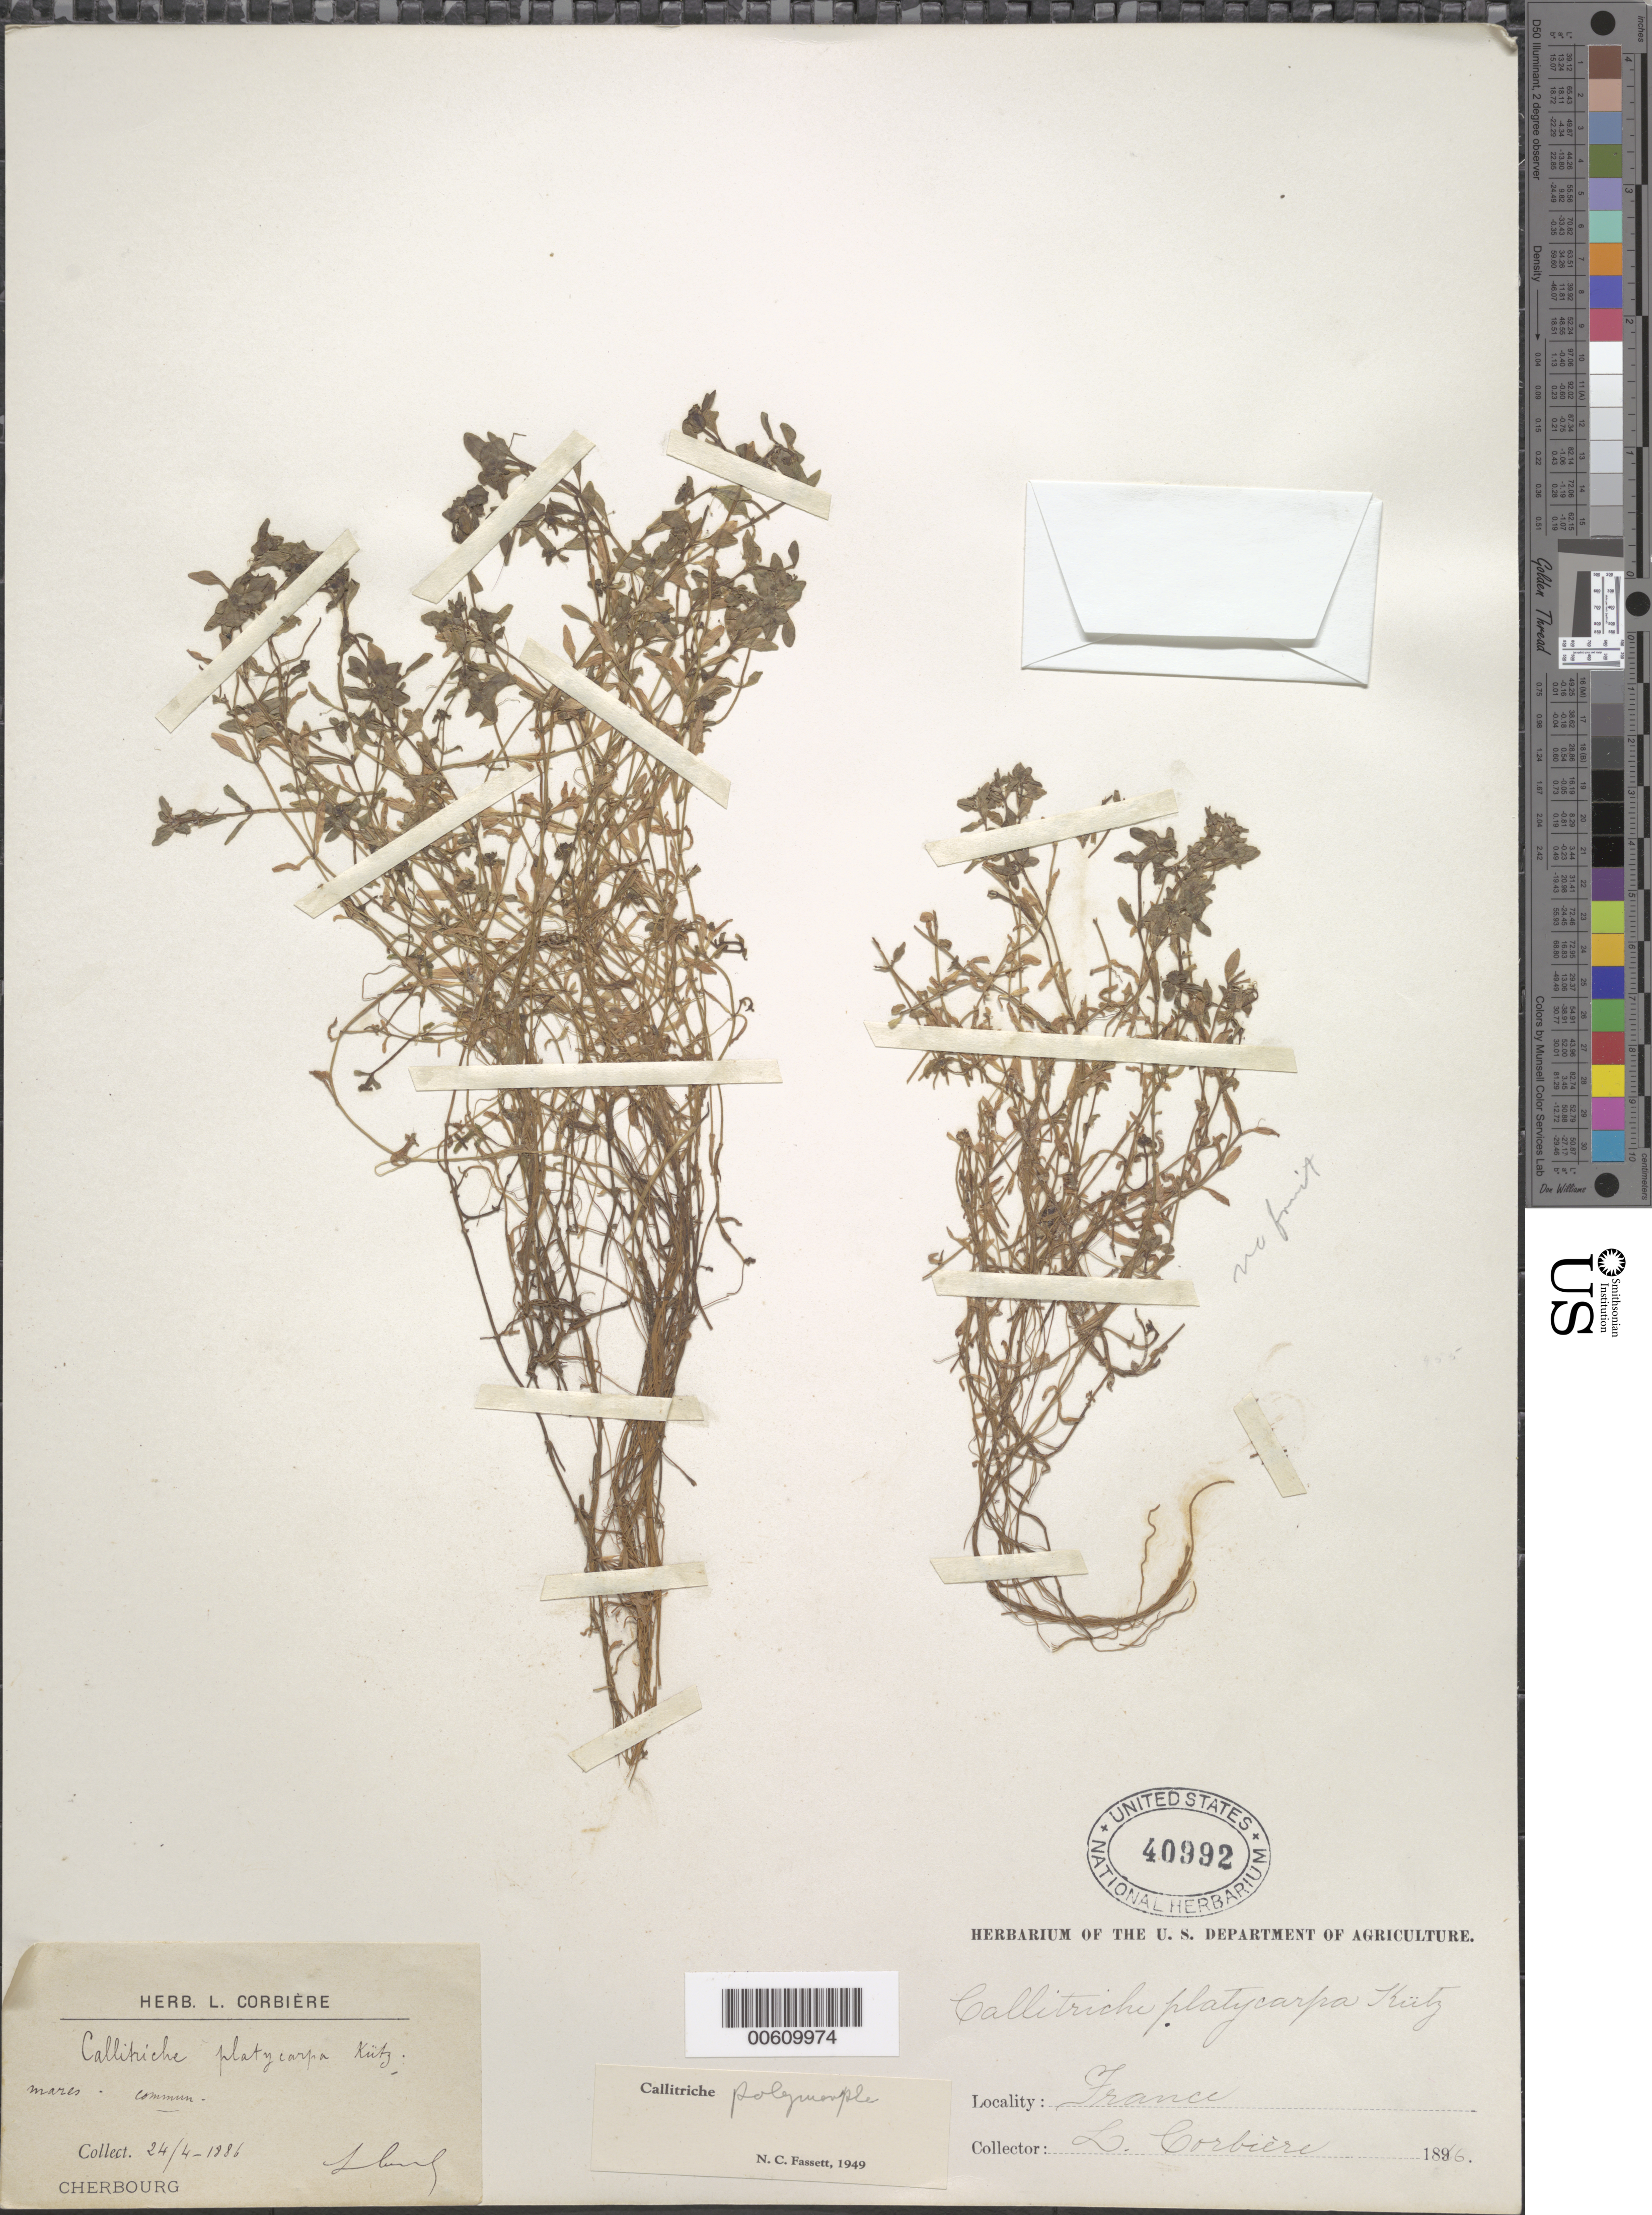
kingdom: Plantae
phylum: Tracheophyta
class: Magnoliopsida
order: Lamiales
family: Plantaginaceae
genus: Callitriche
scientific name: Callitriche polymorpha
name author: Lönnr.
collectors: L. Corbière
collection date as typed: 24 Apr 1886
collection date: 1886-04-24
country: France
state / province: Normandie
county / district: Manche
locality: Cherbourg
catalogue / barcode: US 40992